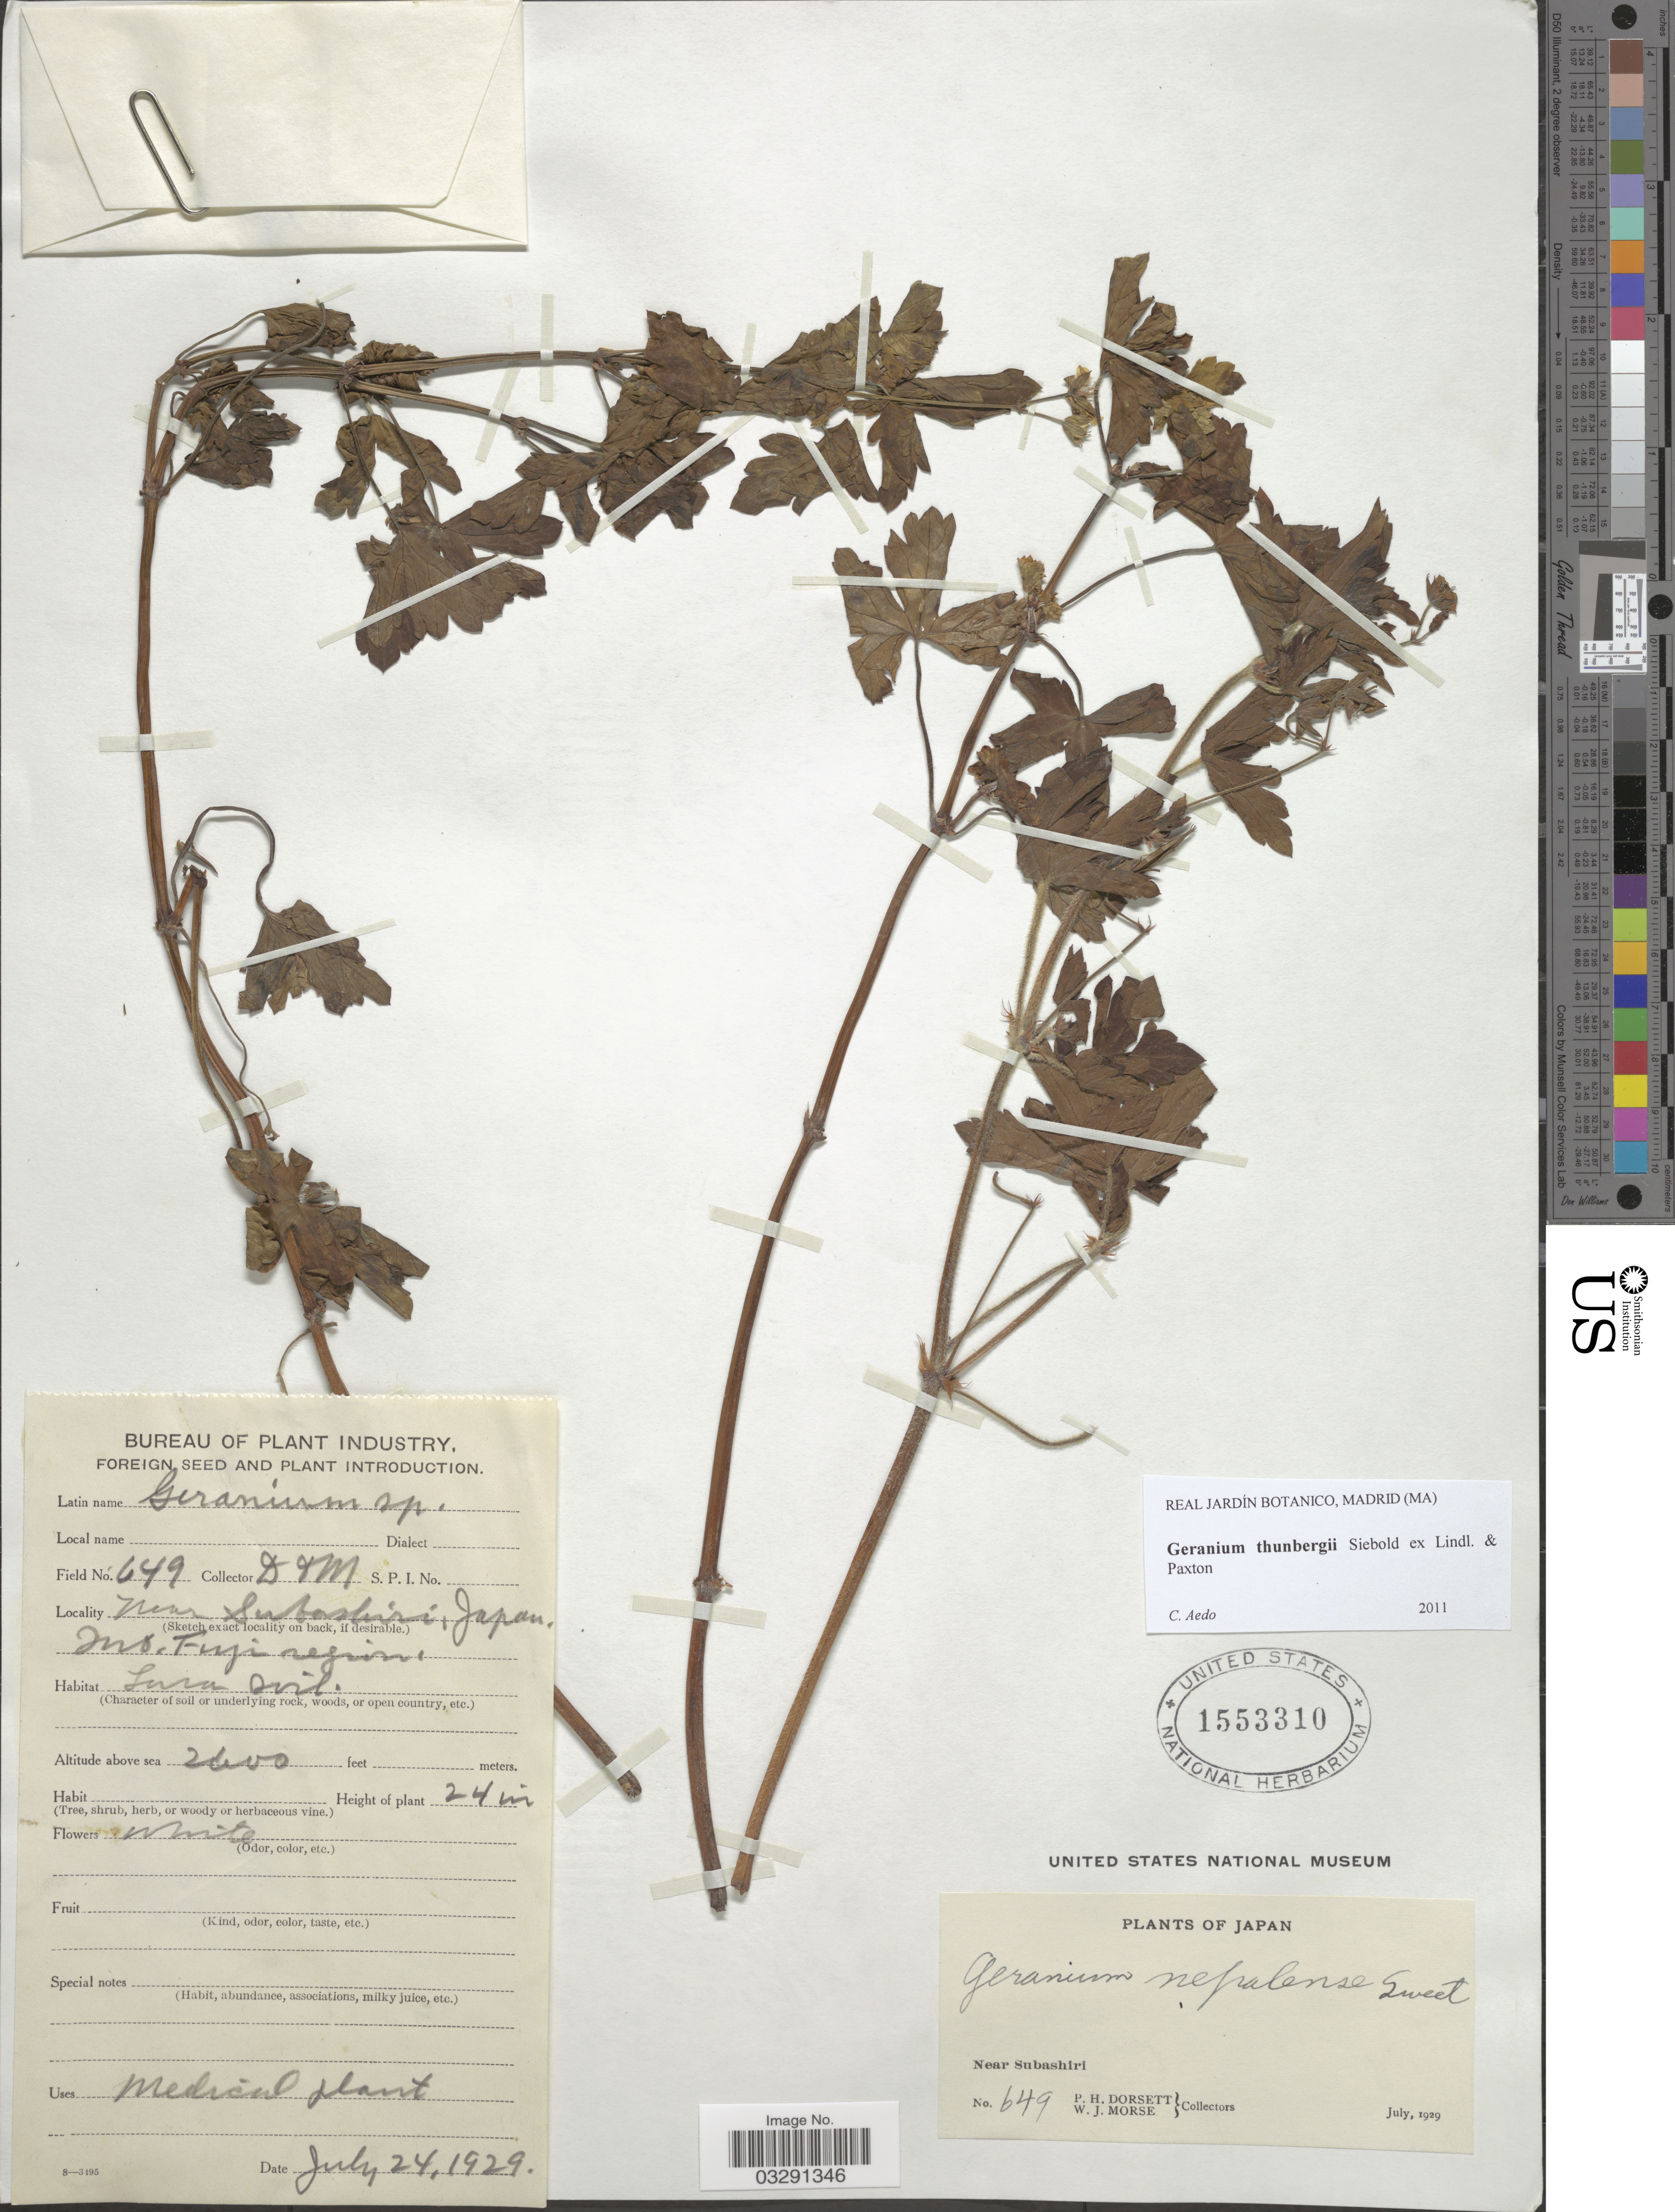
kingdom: Plantae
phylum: Tracheophyta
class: Magnoliopsida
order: Geraniales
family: Geraniaceae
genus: Geranium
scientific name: Geranium thunbergii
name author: Siebold ex Lindl. & Paxton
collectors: P. H. Dorsett & W. J. Morse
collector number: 649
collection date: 1929-07-24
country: Japan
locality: Near Subashiri, Japan, Mt. Fuji region.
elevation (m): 792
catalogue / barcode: US 1553310